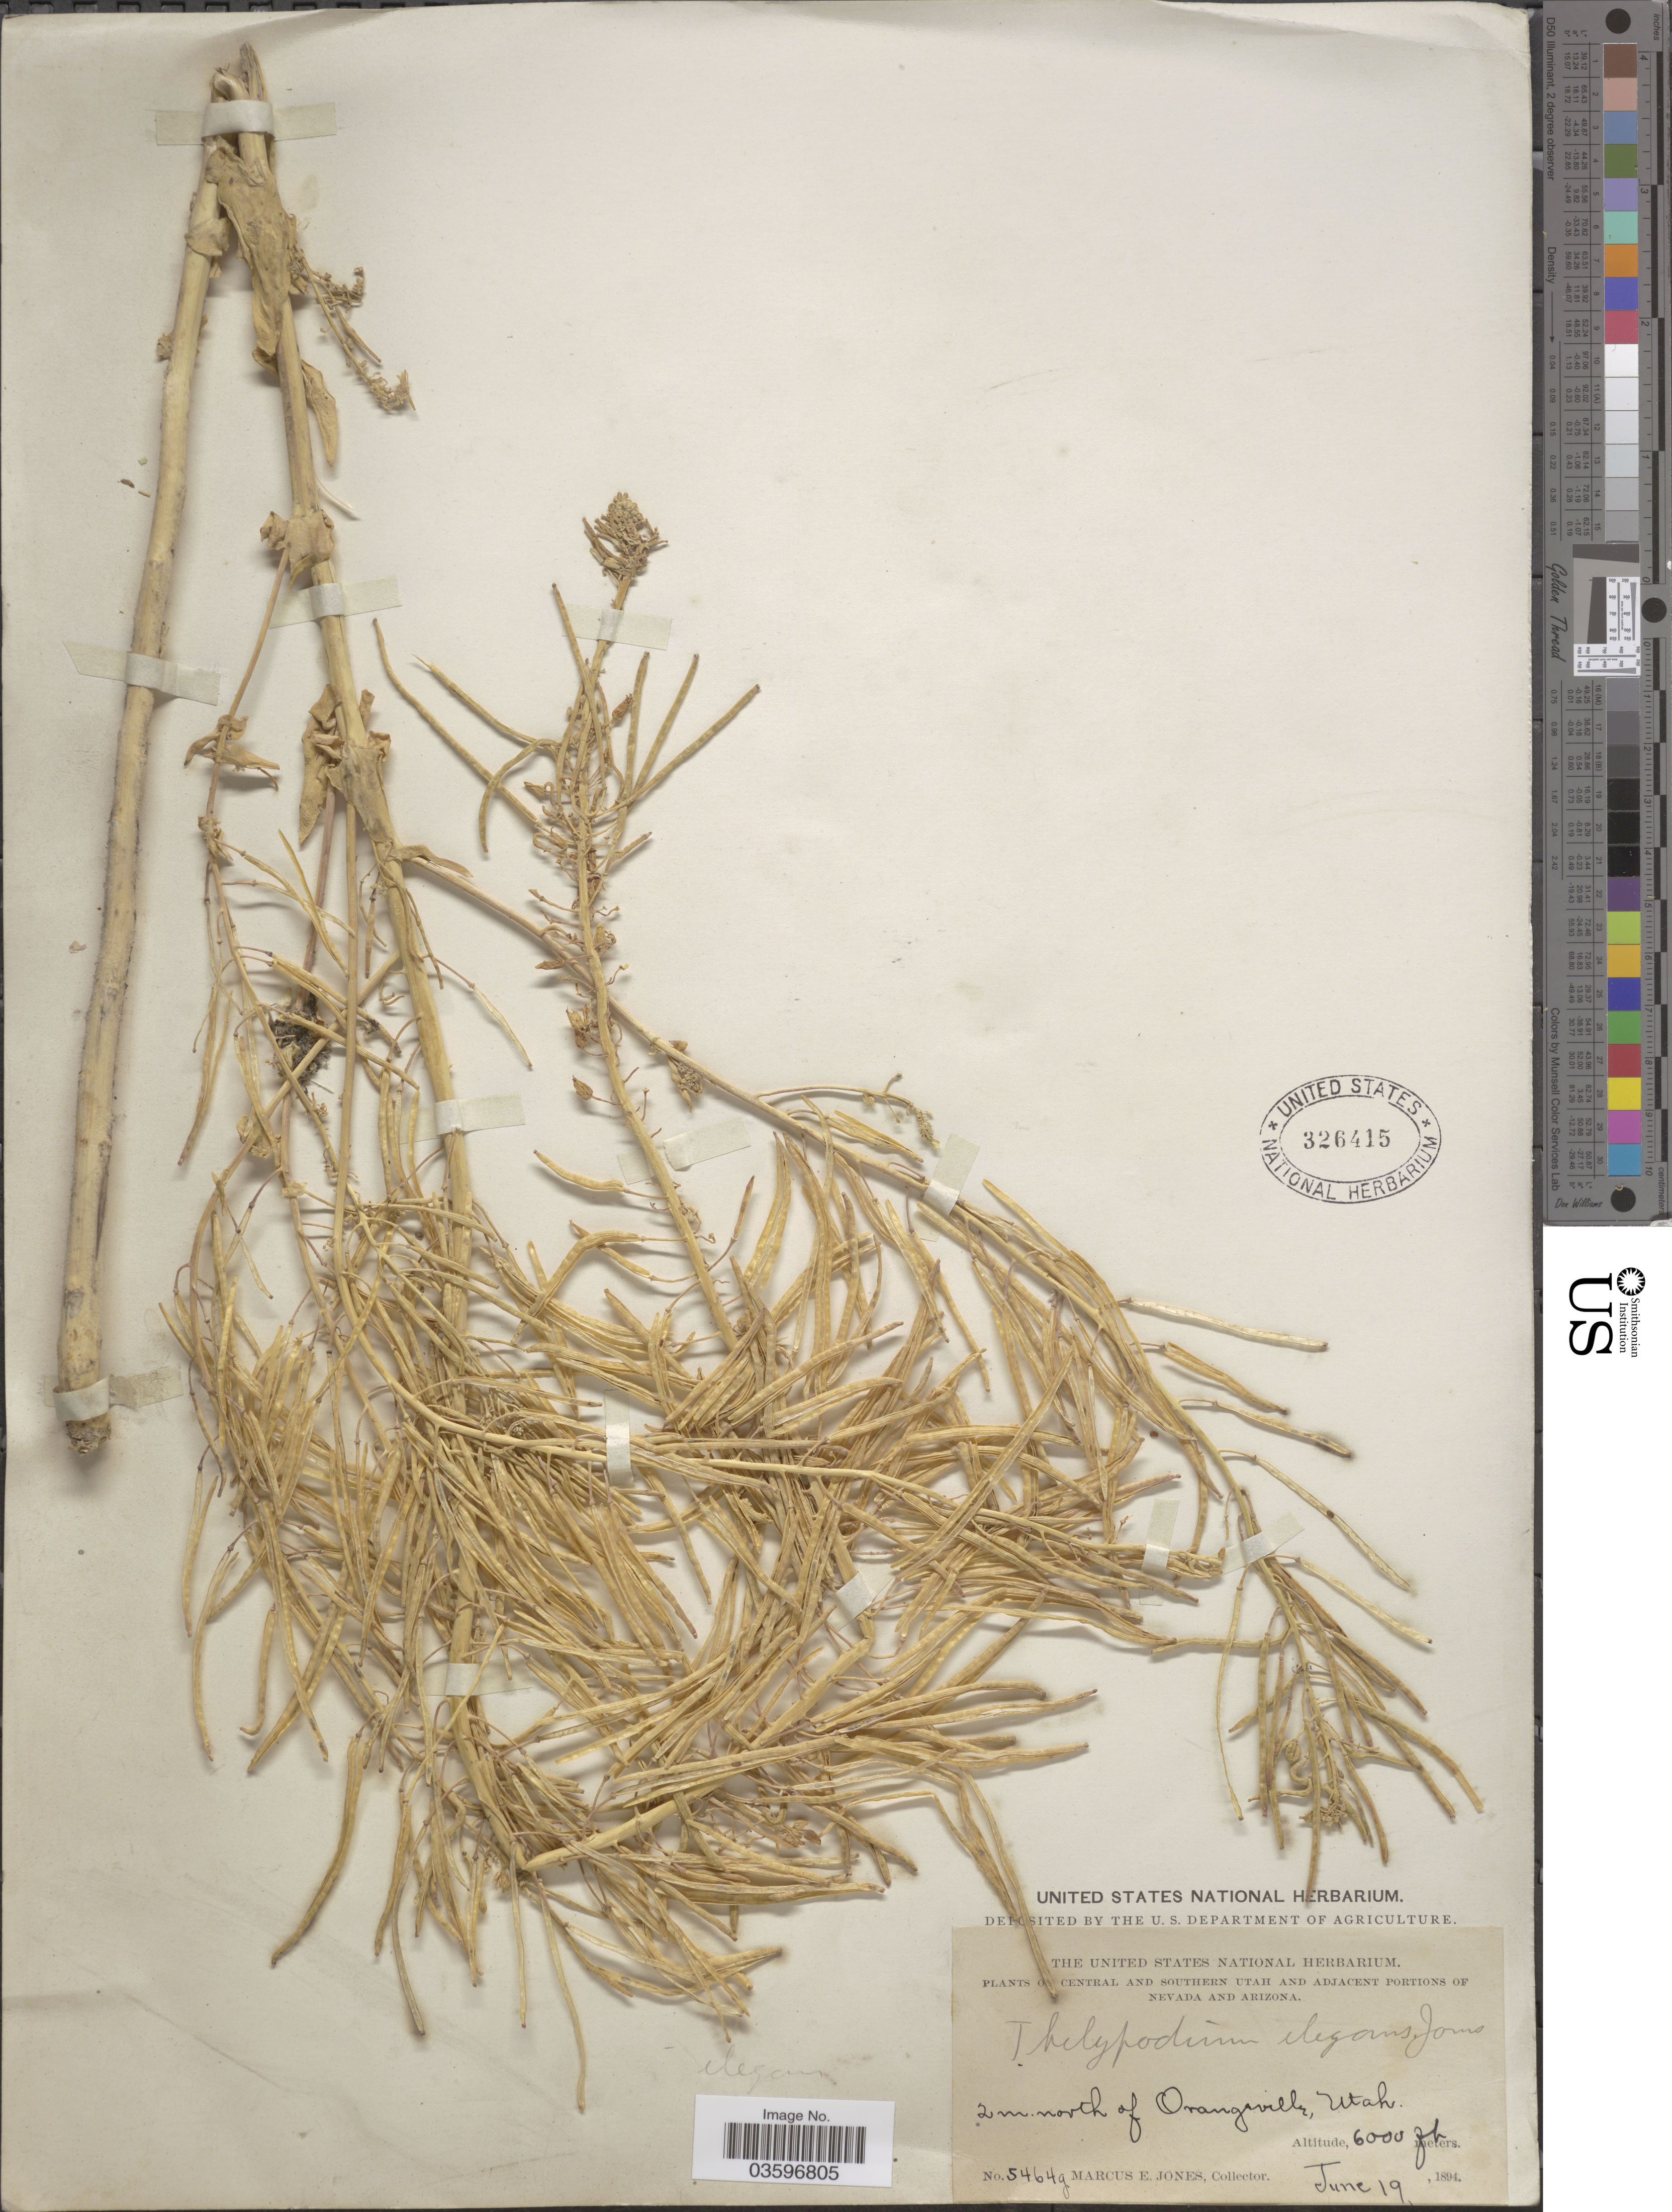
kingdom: Plantae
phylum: Tracheophyta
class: Magnoliopsida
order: Brassicales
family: Brassicaceae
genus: Thelypodiopsis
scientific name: Thelypodiopsis elegans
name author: (M.E. Jones) Rydb.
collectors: M. E. Jones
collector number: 5464g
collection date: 1894-06-19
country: United States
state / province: Utah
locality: Central and Southern Utah. 2 m. north of Orangeville.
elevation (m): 1829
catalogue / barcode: US 326415